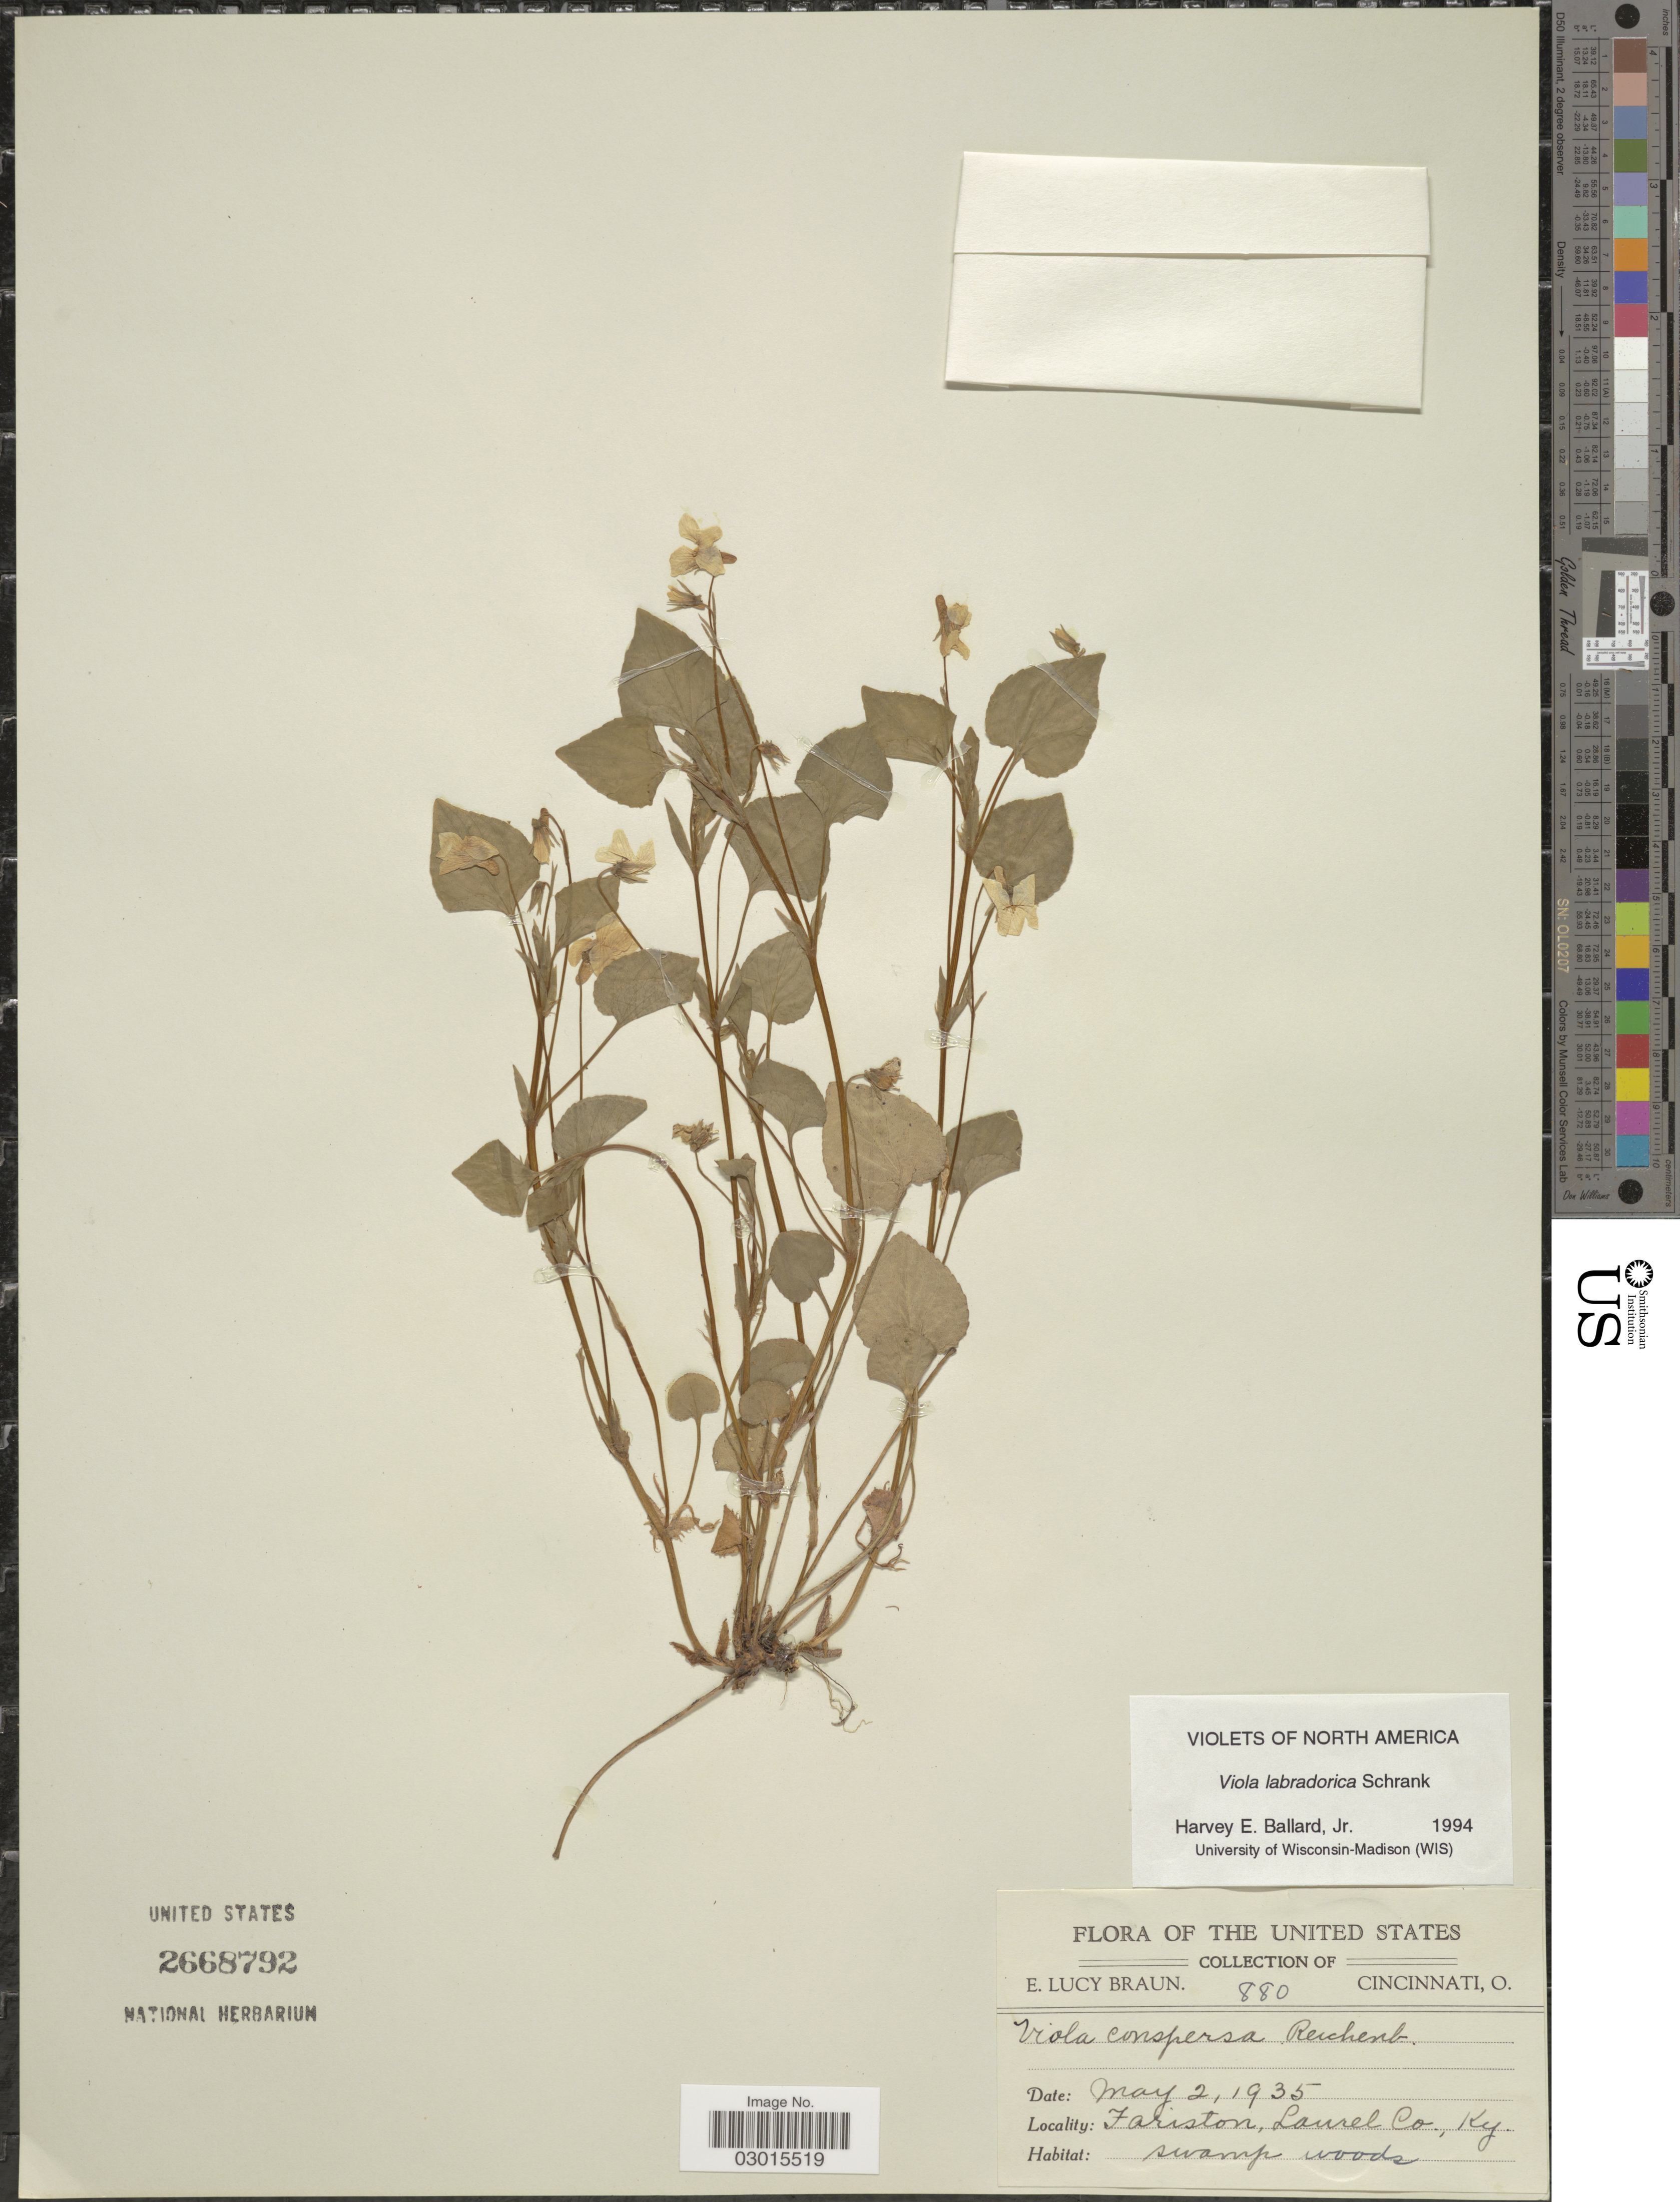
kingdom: Plantae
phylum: Tracheophyta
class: Magnoliopsida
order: Malpighiales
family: Violaceae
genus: Viola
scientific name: Viola labradorica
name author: Schrank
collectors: E. L. Braun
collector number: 880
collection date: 1935-05-02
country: United States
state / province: Kentucky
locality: Fariston, Laurel Co., Ky.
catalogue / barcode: US 2668792